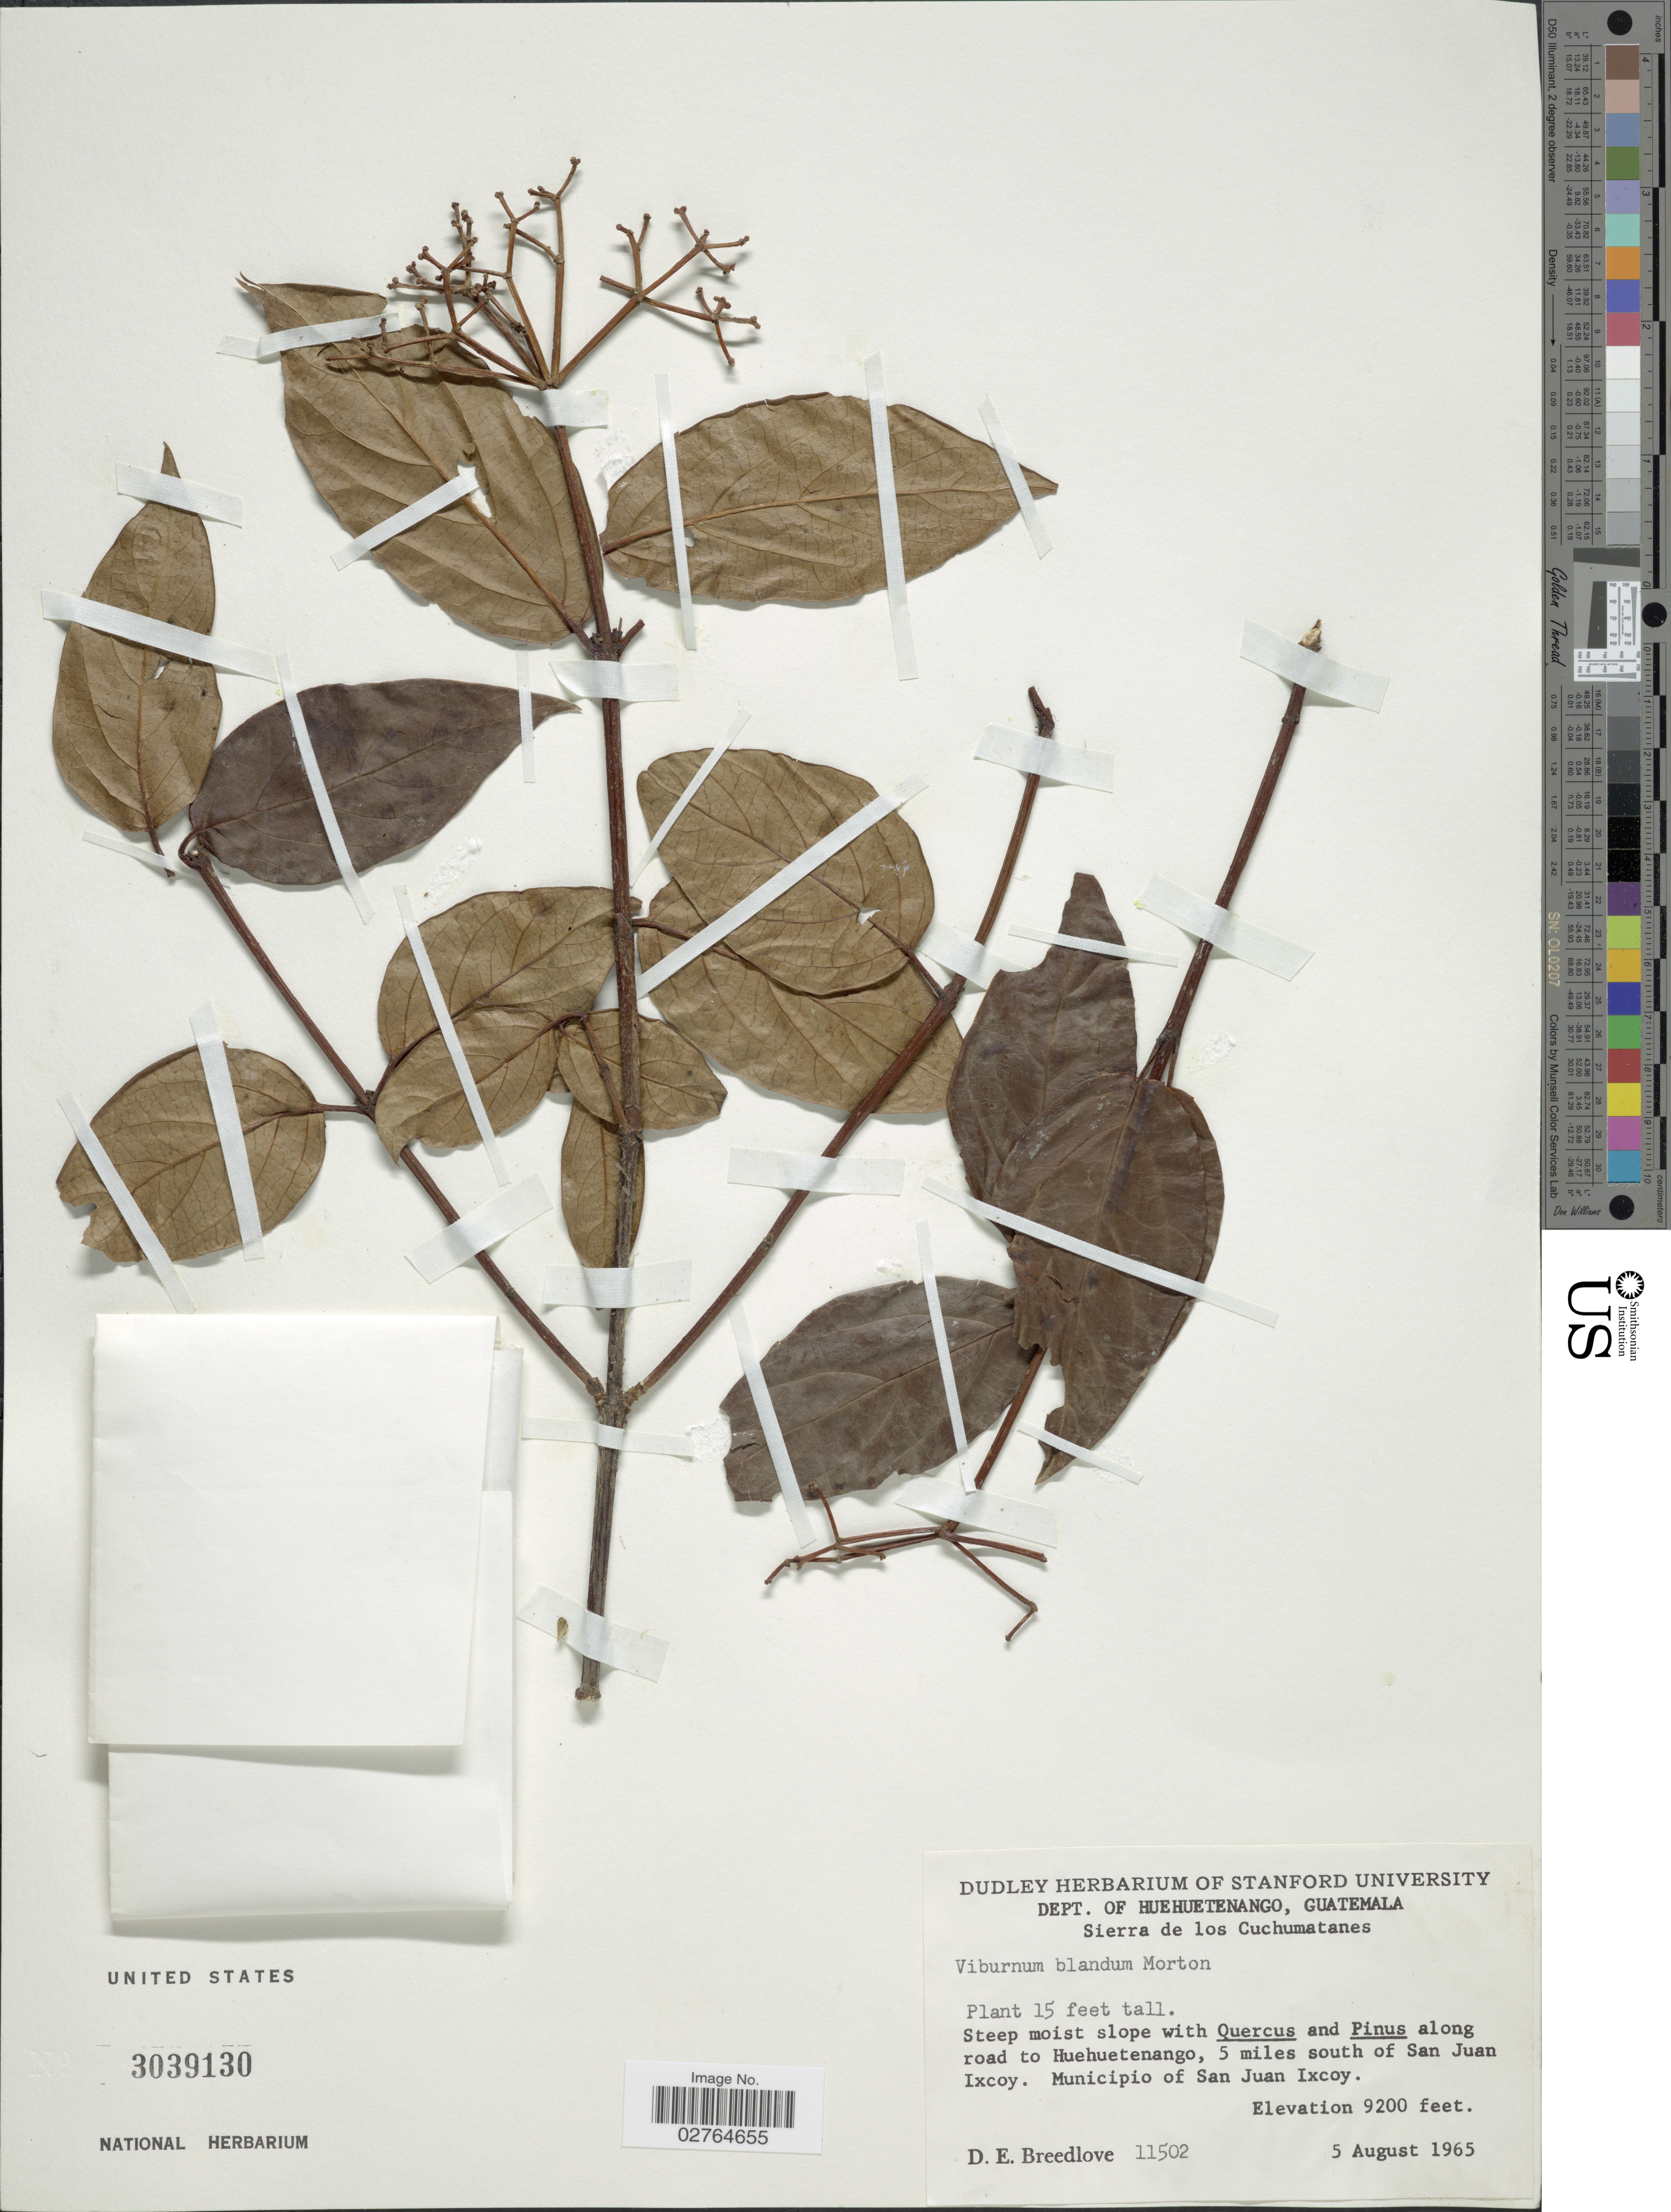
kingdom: Plantae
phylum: Tracheophyta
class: Magnoliopsida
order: Dipsacales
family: Viburnaceae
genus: Viburnum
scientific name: Viburnum acutifolium subsp. blandum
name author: (C.V. Morton) Villarreal & A.E. Estrada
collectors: D. E. Breedlove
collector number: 11502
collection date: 1965-08-05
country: Guatemala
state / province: Huehuetenango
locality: Dept. of Huehuetenango. Sierra de los Cuchumatanes. Steep moist slope with Quercus and Pinus along road to Huehuetenango, 5 miles south of San Juan Ixcoy. Municipio of San Juan Ixcoy.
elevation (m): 2804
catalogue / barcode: US 3039130